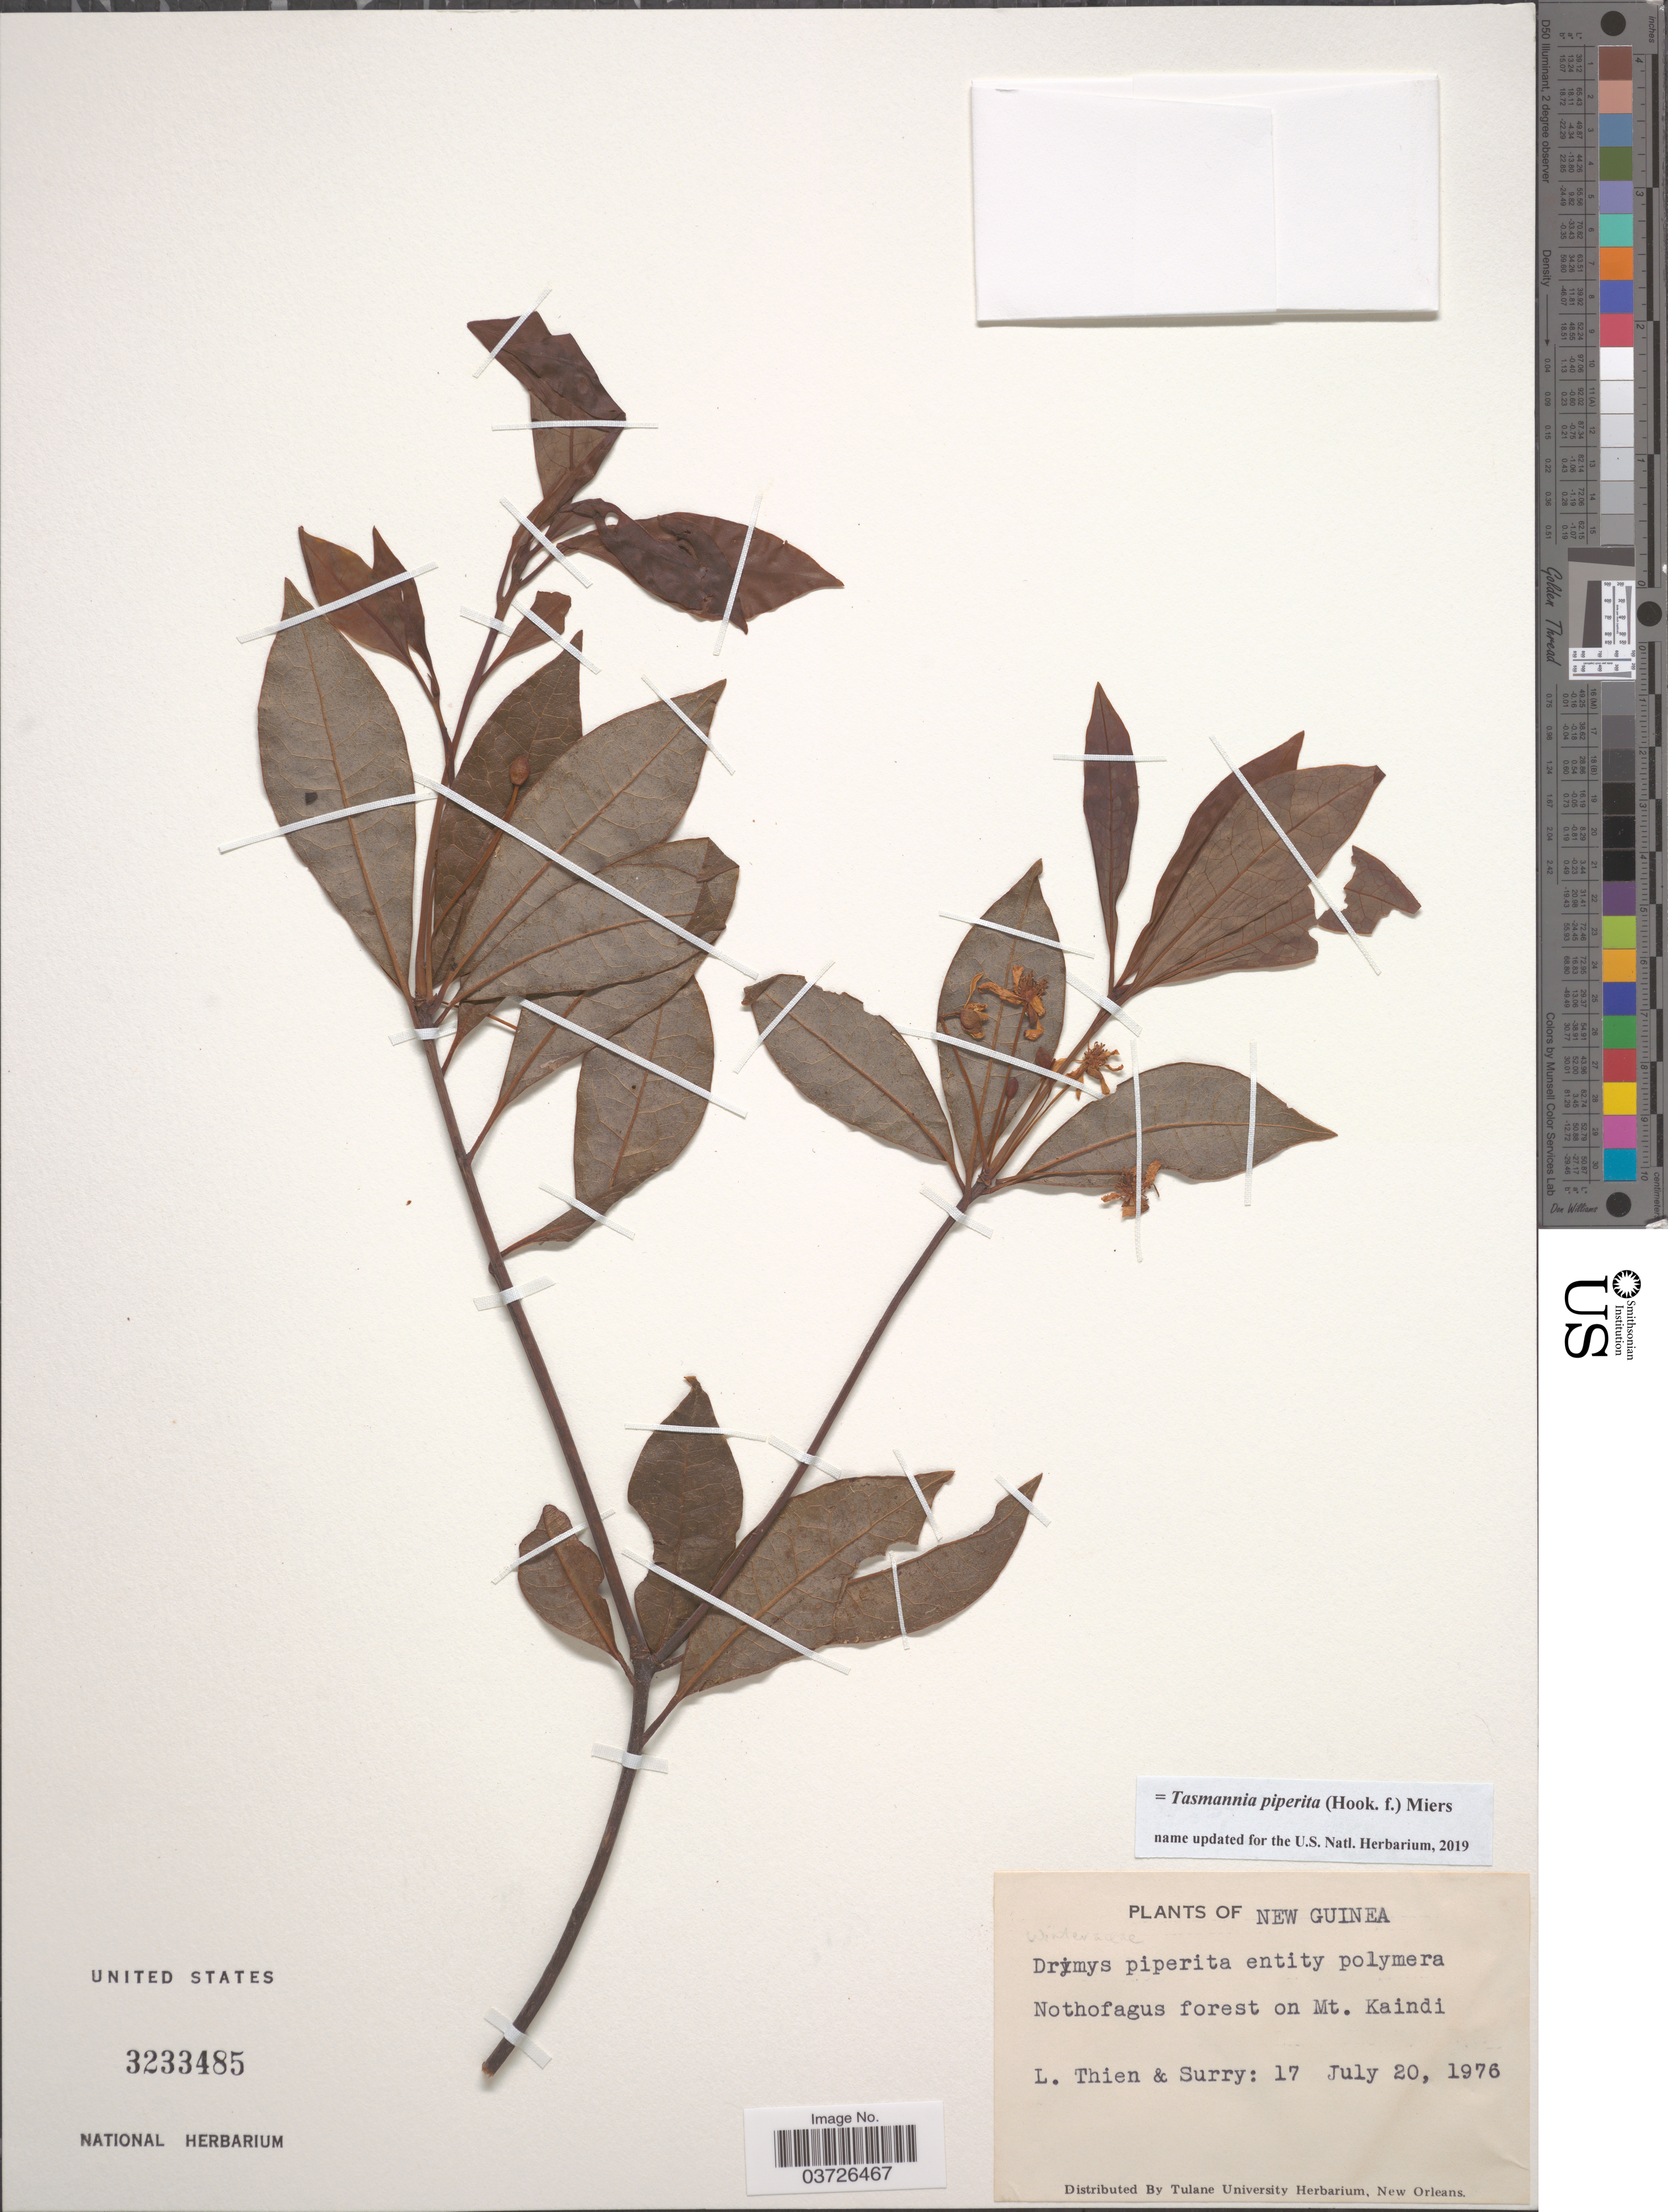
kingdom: Plantae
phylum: Tracheophyta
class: Magnoliopsida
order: Canellales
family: Winteraceae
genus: Tasmannia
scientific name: Tasmannia piperita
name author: (Hook. f.) Miers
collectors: L. Thien & Surry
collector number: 17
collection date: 1976-07-20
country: Papua New Guinea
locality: New Guinea. Nothofagus forest on Mt. Kaindi.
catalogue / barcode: US 3233485